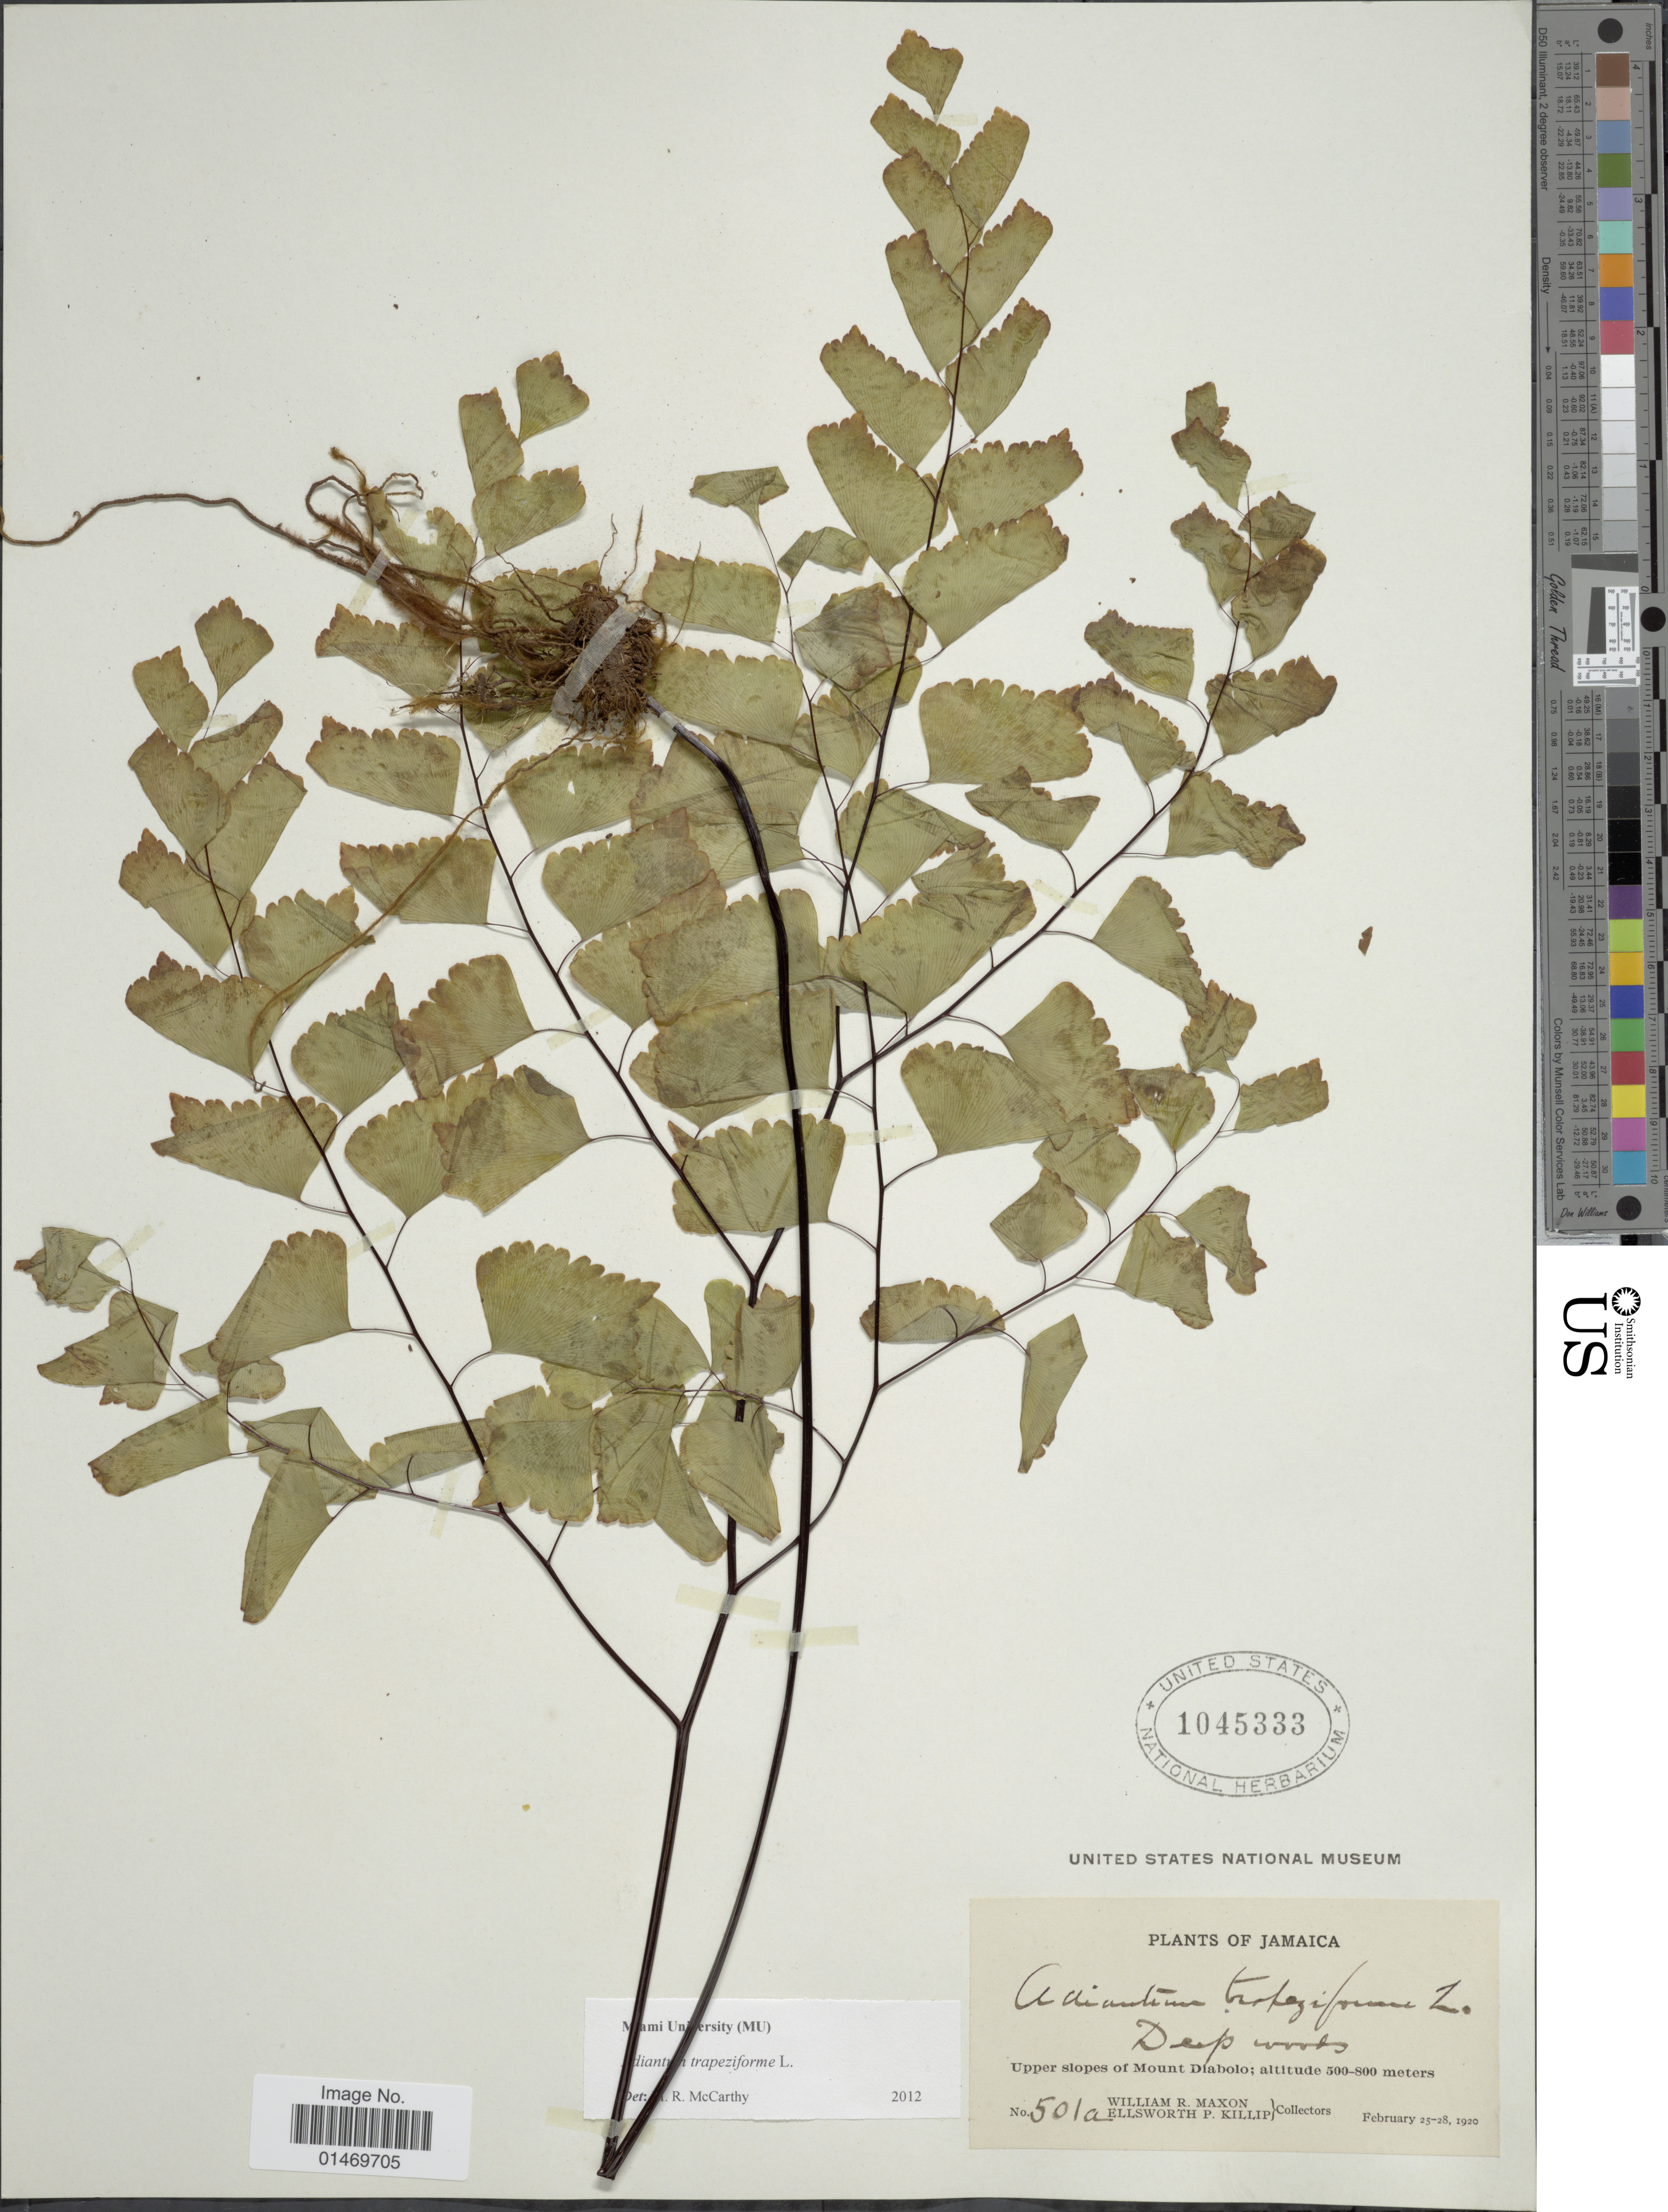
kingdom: Plantae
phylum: Tracheophyta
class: Polypodiopsida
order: Polypodiales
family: Pteridaceae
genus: Adiantum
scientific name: Adiantum trapeziforme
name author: L.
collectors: W. R. Maxon & E. P. Killip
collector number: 501a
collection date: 1920-02-25/1920-02-28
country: Jamaica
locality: Jamaica, Upper slopes of Mount Diabolo.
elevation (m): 500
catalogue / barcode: US 1045333